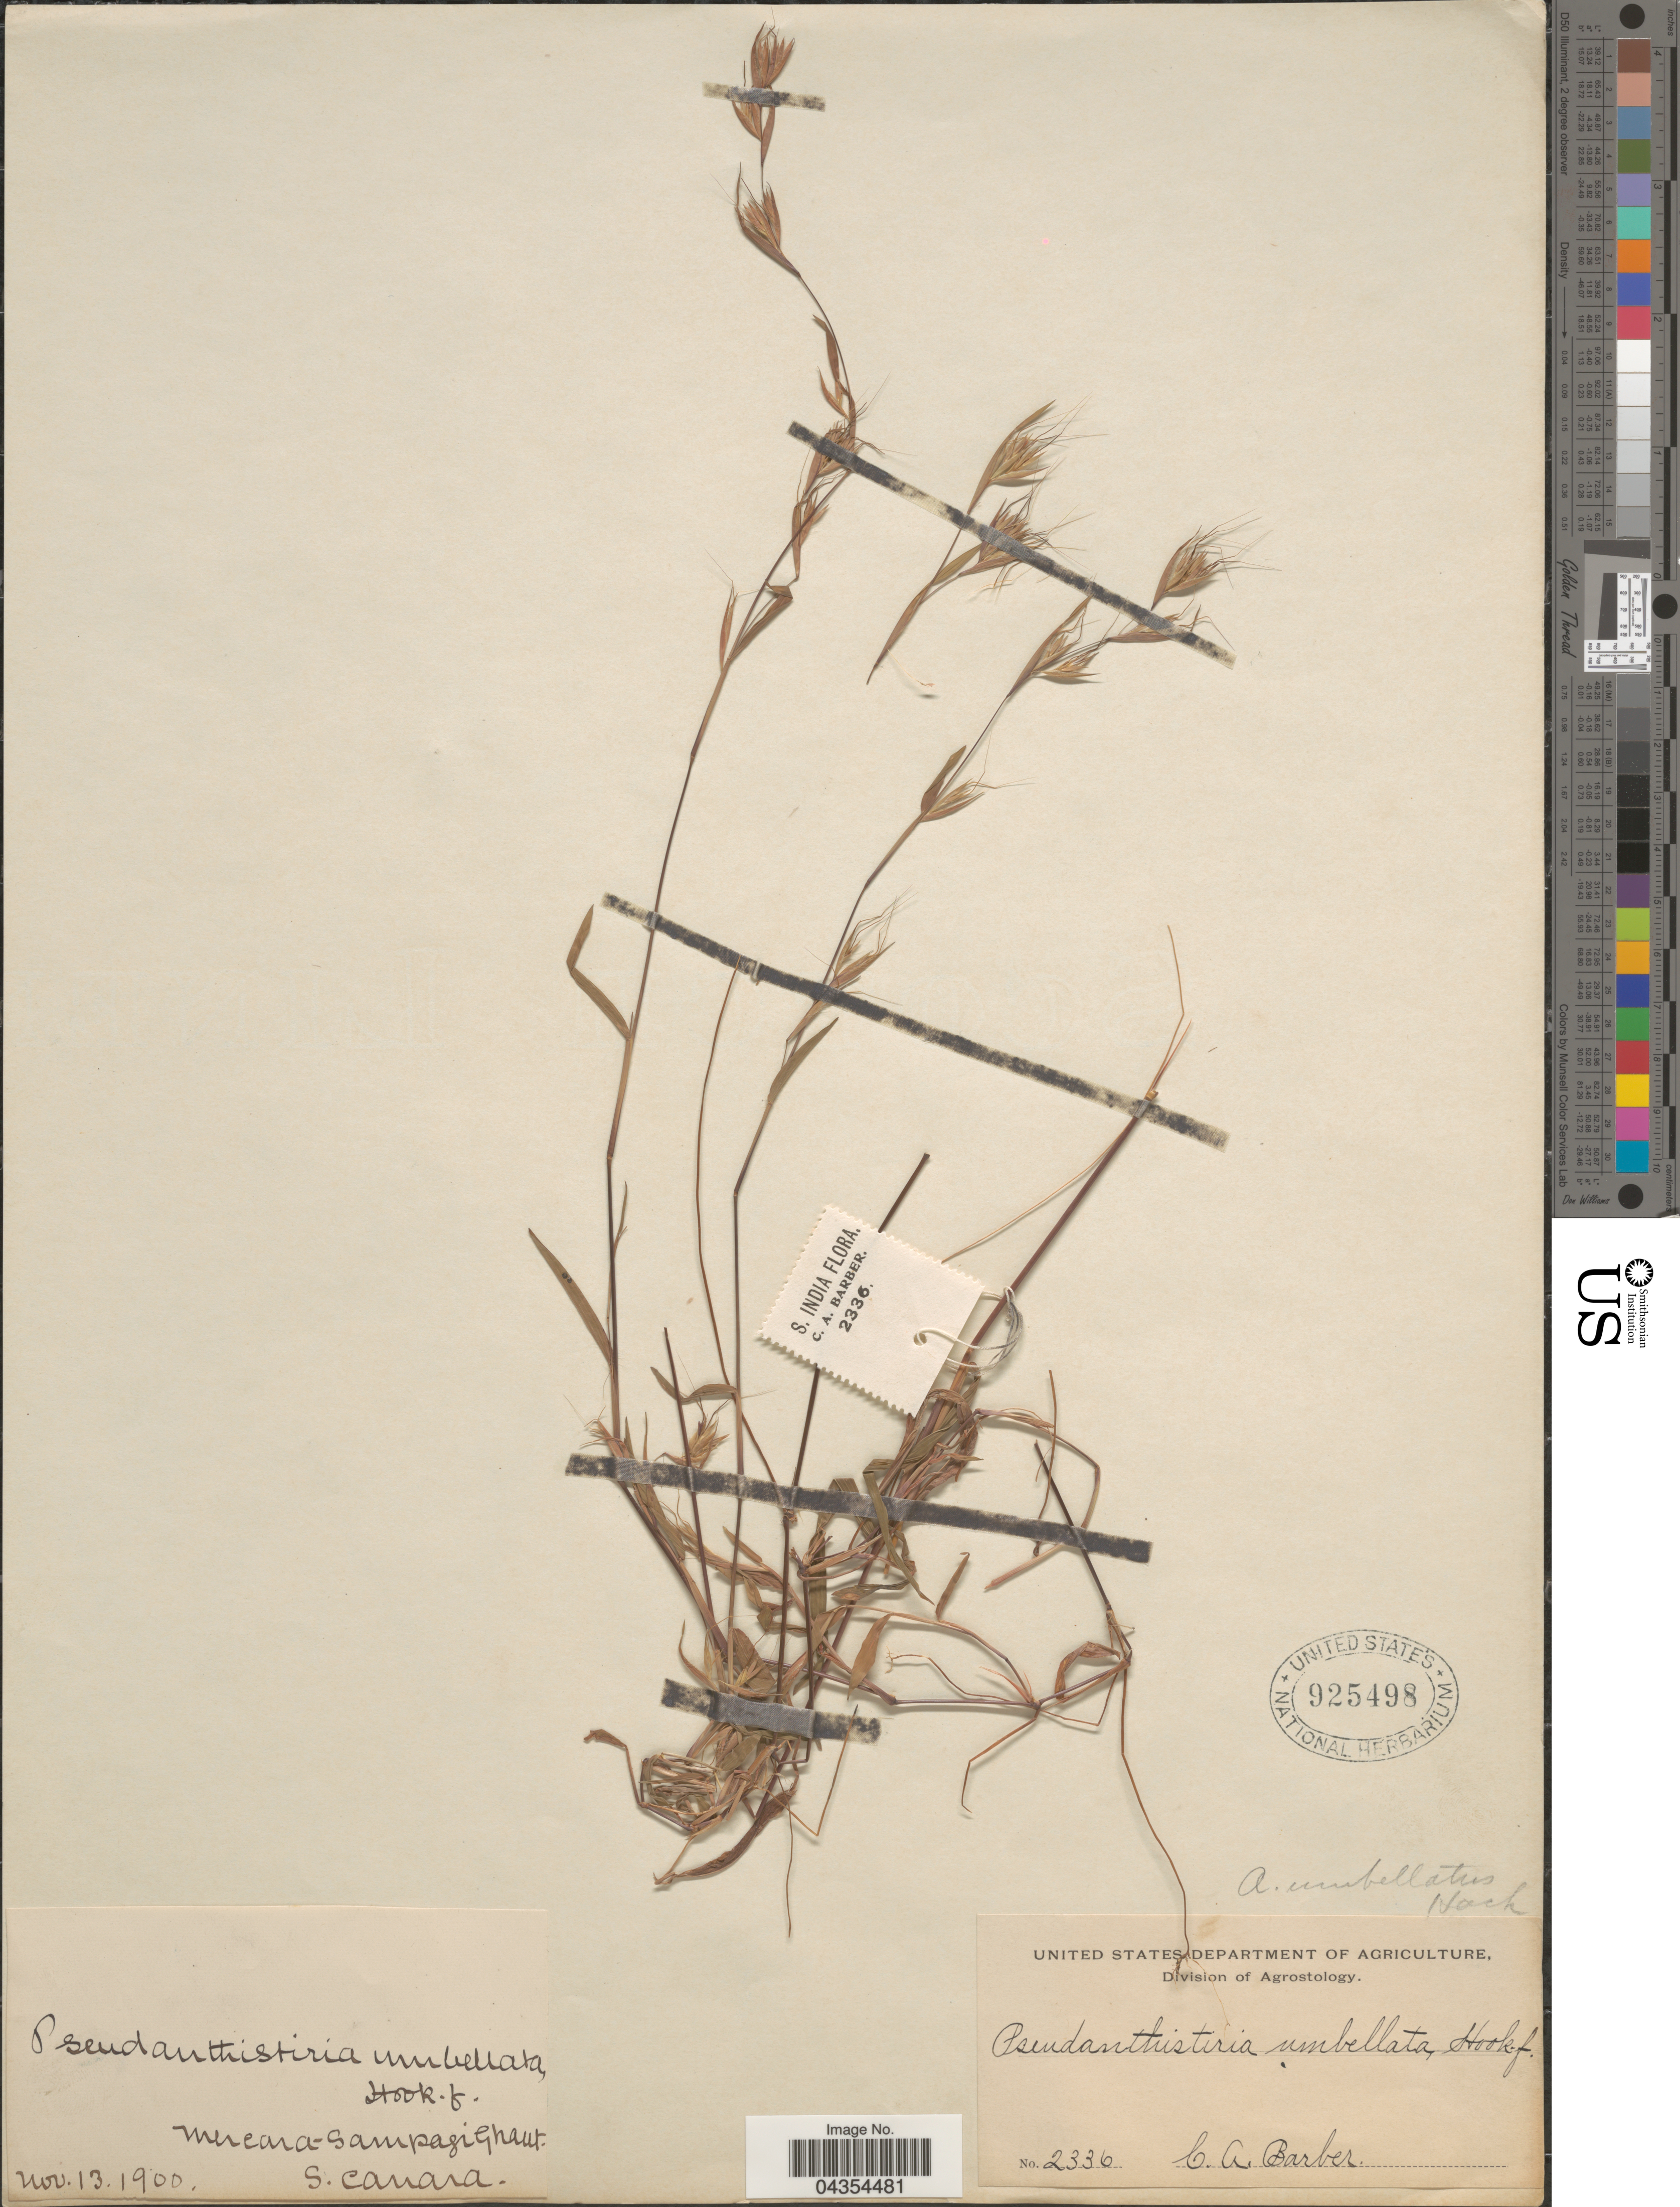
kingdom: Plantae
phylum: Tracheophyta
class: Liliopsida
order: Poales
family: Poaceae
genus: Pseudanthistiria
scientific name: Pseudanthistiria umbellata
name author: Hook. f.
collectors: C. Barber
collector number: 2336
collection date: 1900-11-13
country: India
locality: Mercara-Sampagi Ghaut.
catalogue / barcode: US 925498